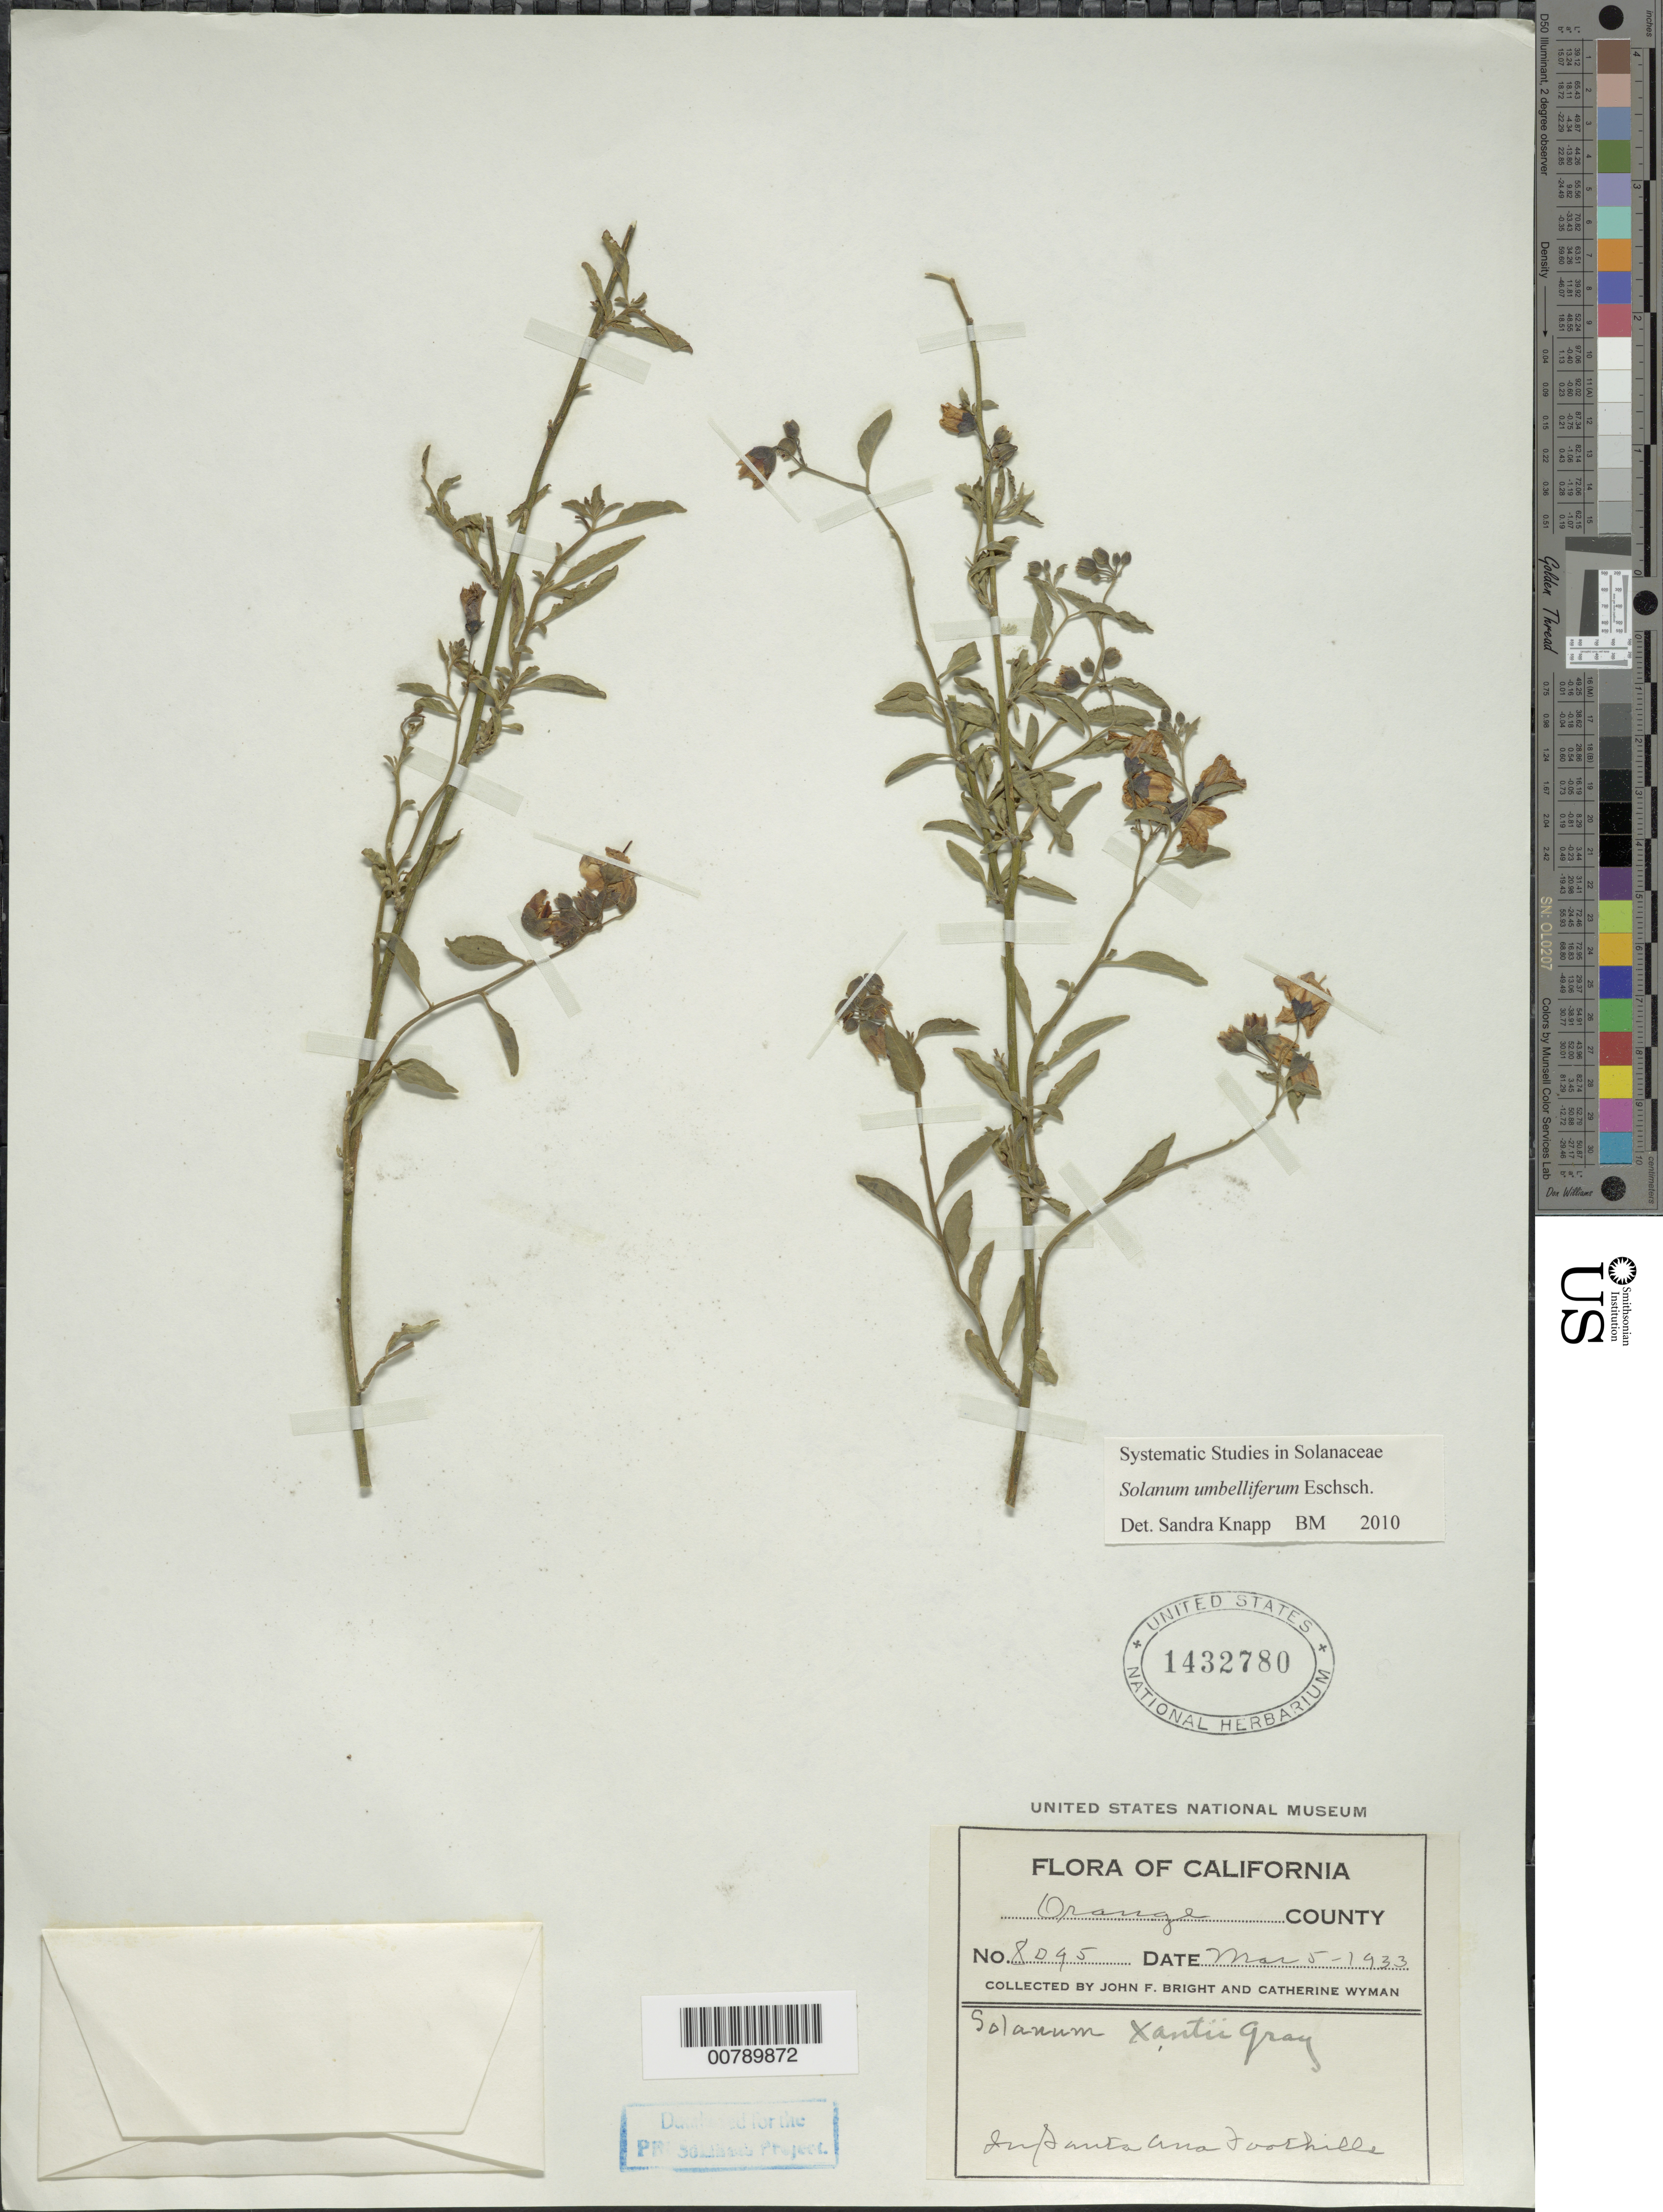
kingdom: Plantae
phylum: Tracheophyta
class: Magnoliopsida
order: Solanales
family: Solanaceae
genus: Solanum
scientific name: Solanum umbelliferum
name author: Eschsch.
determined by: Knapp, S. D.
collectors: J. Bright & C. Wyman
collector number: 8095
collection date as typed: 5 Mar 1933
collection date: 1933-03-05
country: United States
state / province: California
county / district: Orange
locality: Santa Ana foothills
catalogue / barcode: US 1432780